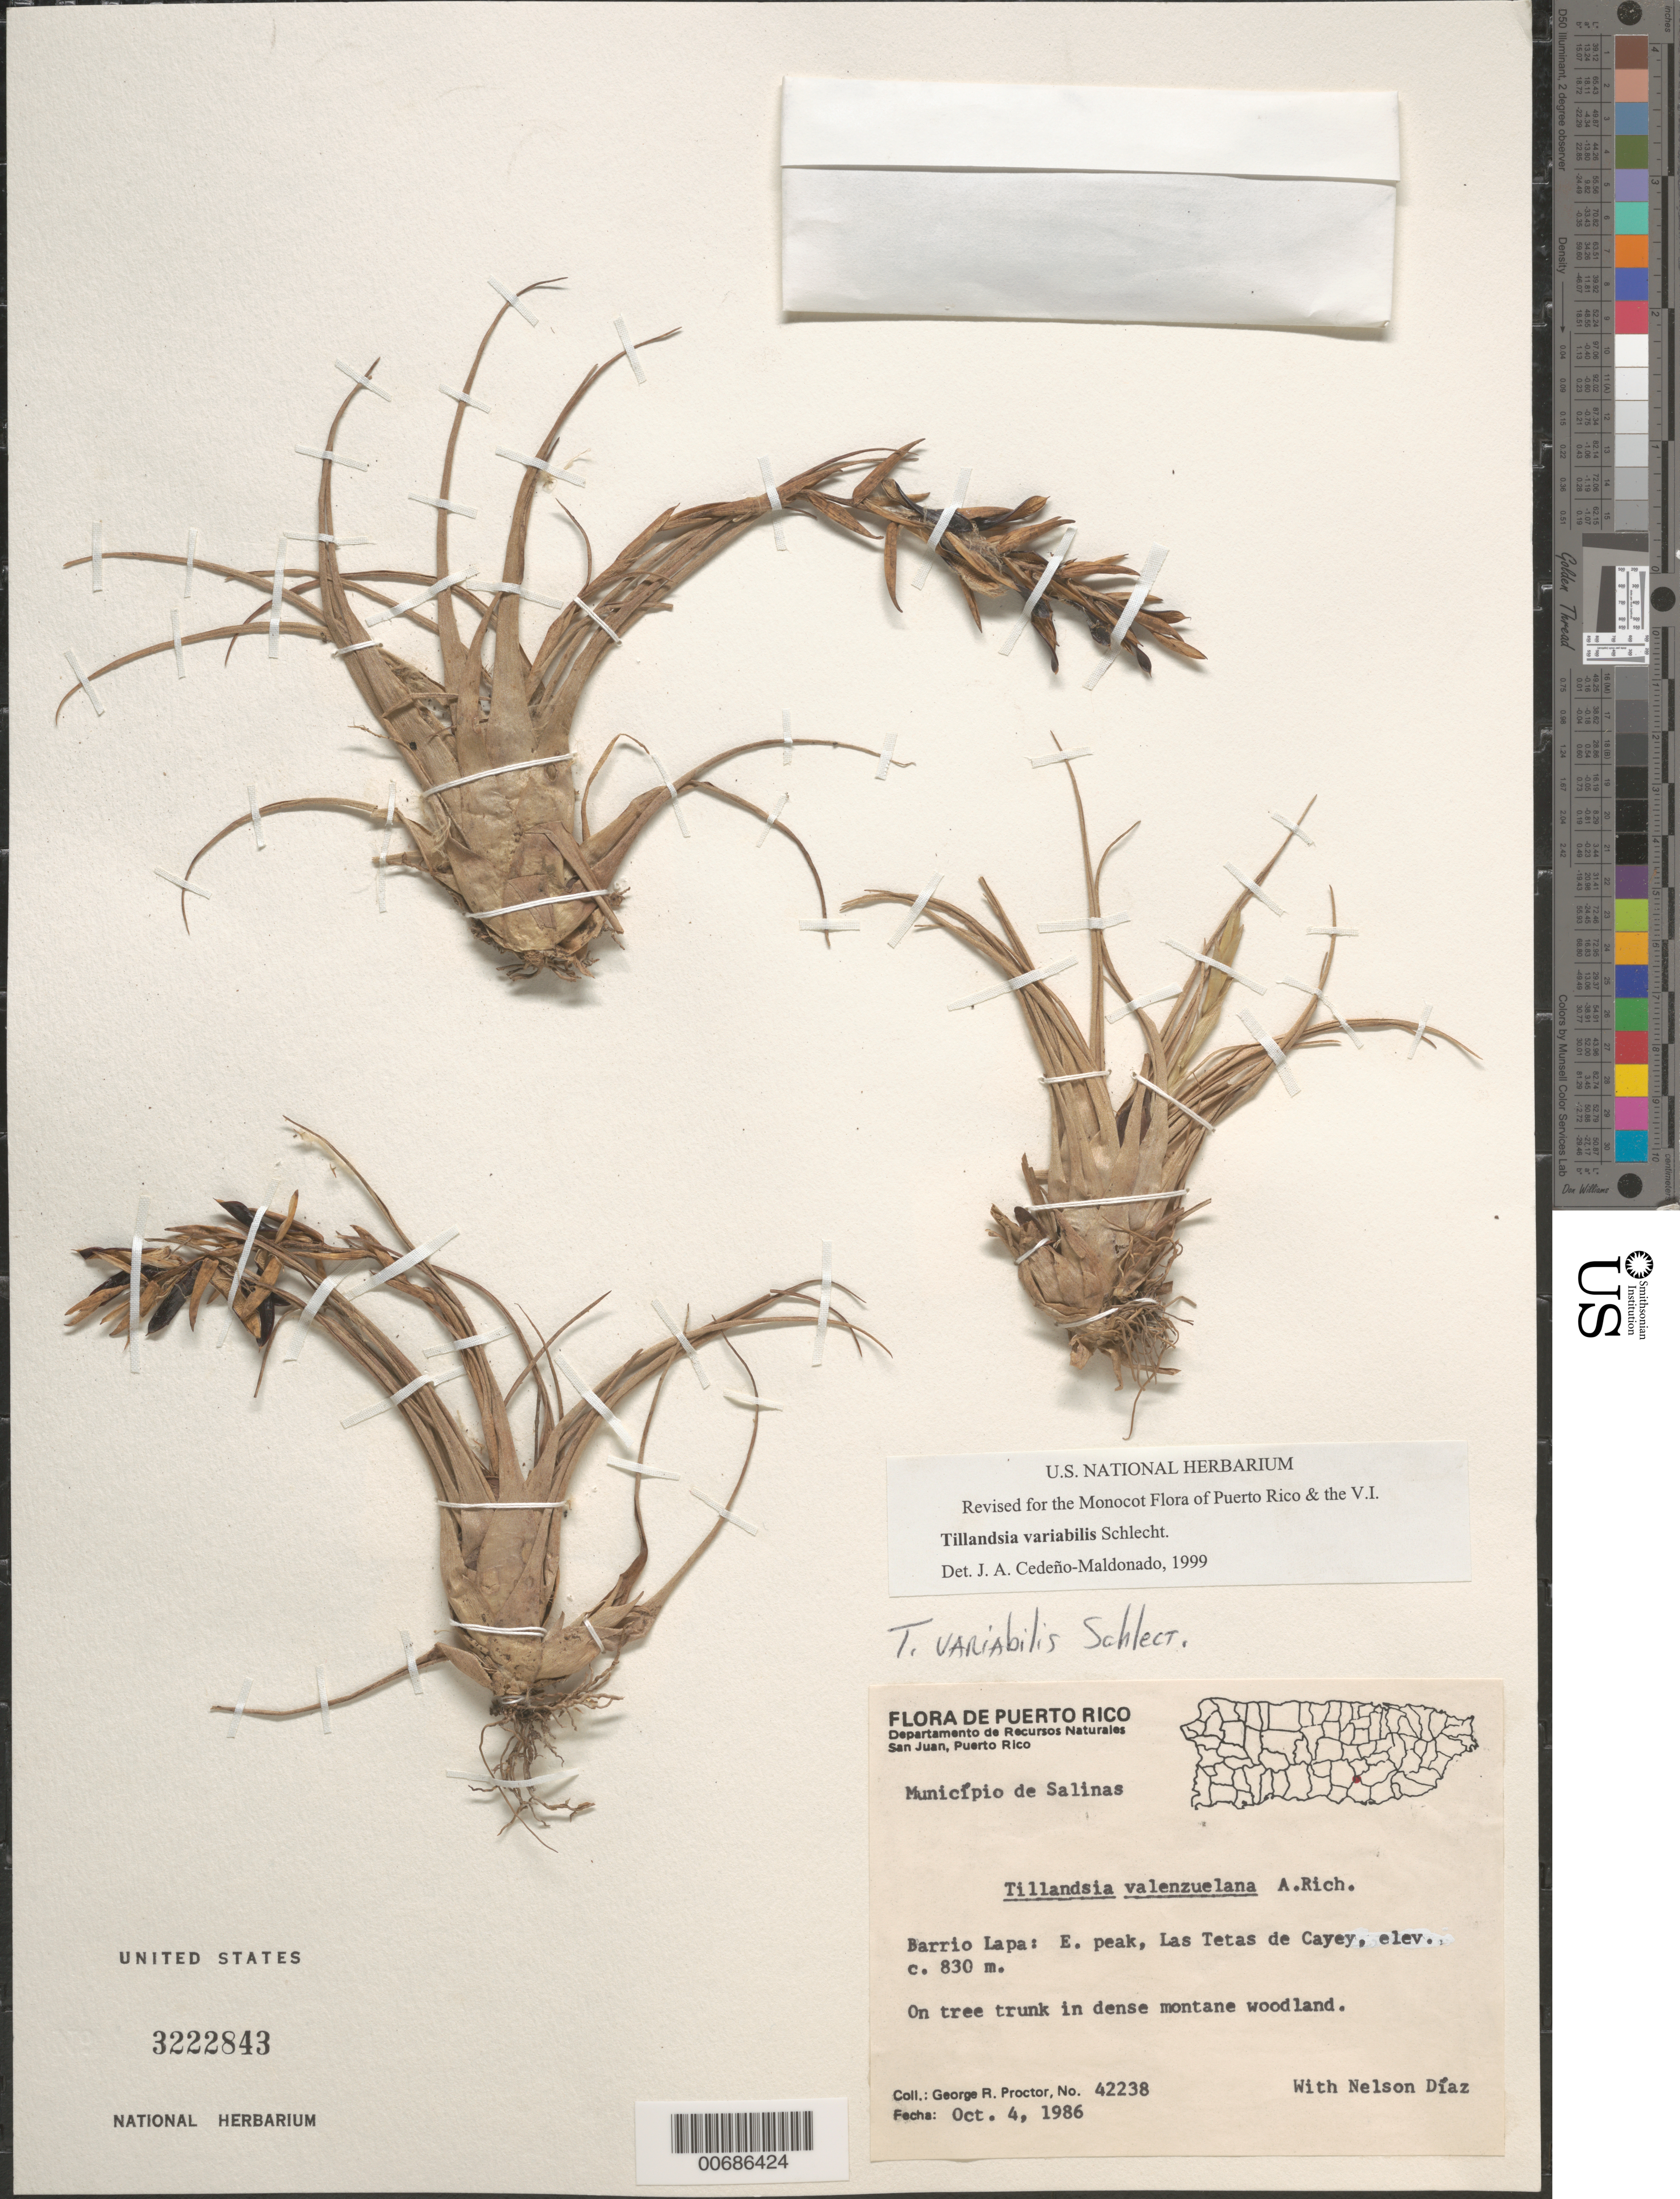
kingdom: Plantae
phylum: Tracheophyta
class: Liliopsida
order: Poales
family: Bromeliaceae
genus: Tillandsia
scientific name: Tillandsia variabilis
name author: Schltdl.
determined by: Cedeño-Maldonado, J. A.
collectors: G. R. Proctor & N. Díaz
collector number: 42238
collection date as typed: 04 Oct 1986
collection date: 1986-10-04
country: Puerto Rico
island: Greater Antilles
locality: Município de Salinas; Barrio Lapa: E peak, Las Tetas de Cayey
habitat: on tree trunk in dense montane woodland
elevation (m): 830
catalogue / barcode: US 3222843